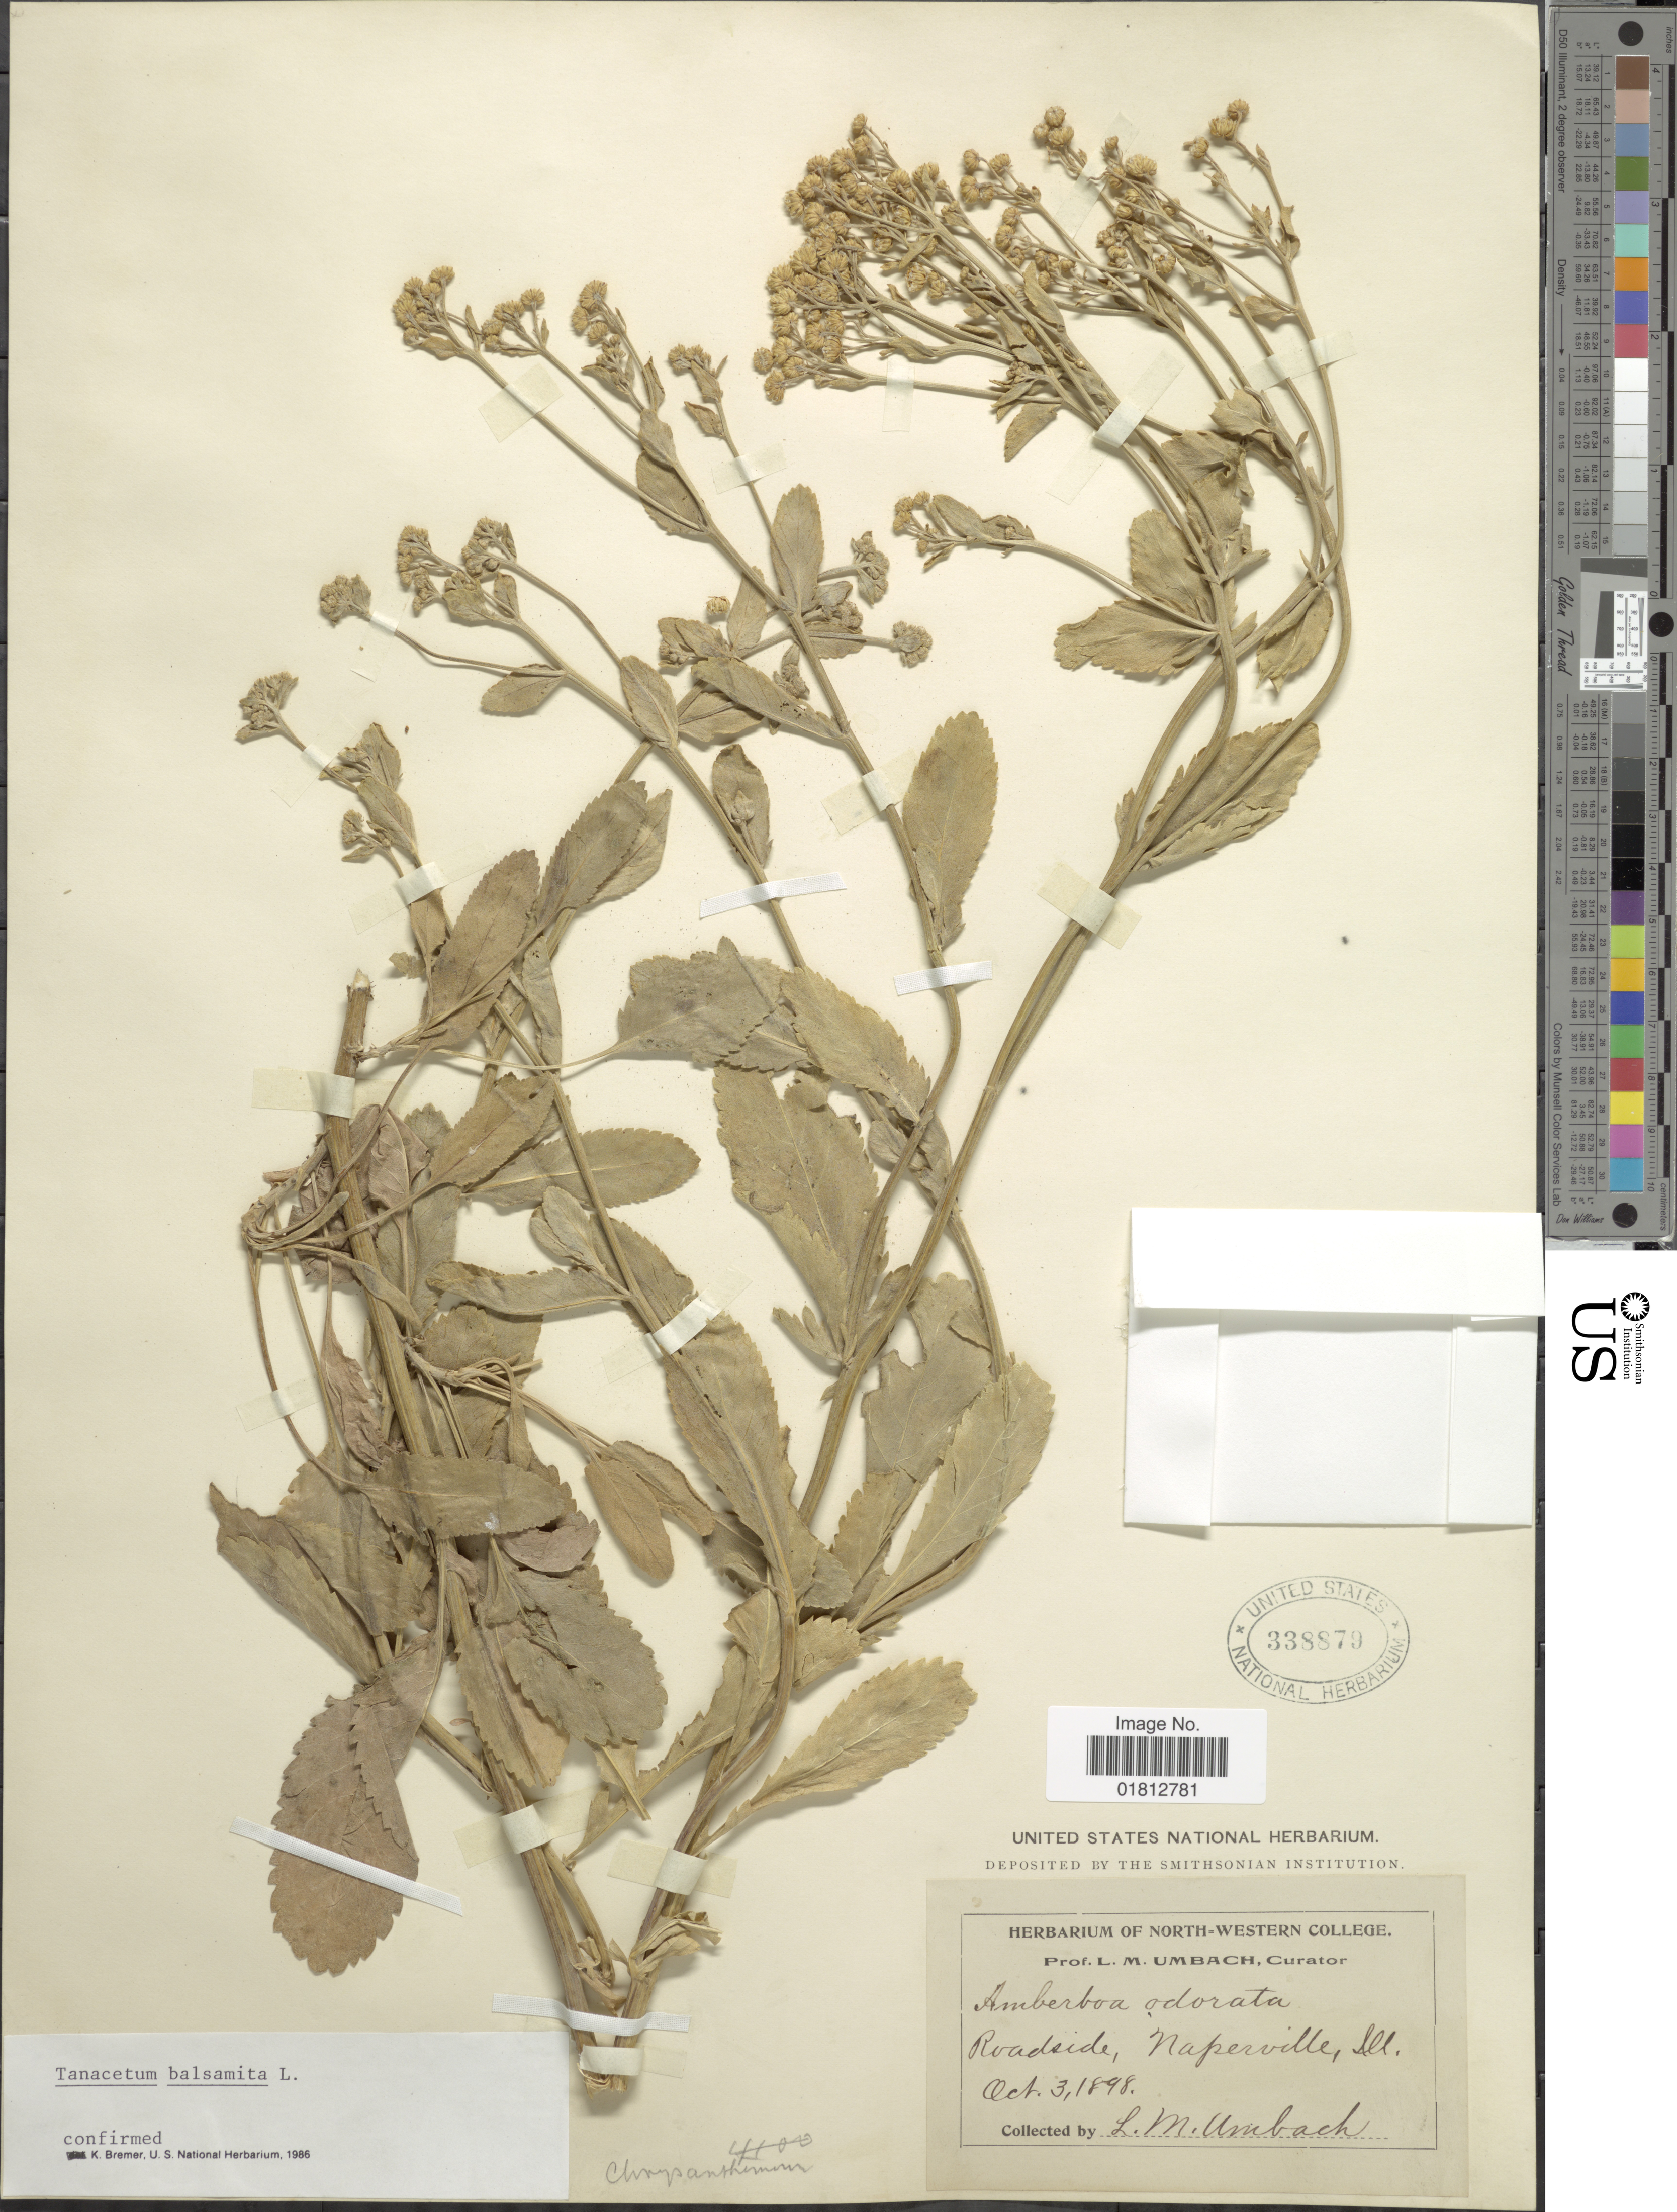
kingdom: Plantae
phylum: Tracheophyta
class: Magnoliopsida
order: Asterales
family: Asteraceae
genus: Tanacetum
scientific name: Tanacetum balsamita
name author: L.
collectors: L. M. Umbach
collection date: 1898-10-03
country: United States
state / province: Illinois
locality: Roadside, Naperville, Ill.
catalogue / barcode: US 338879